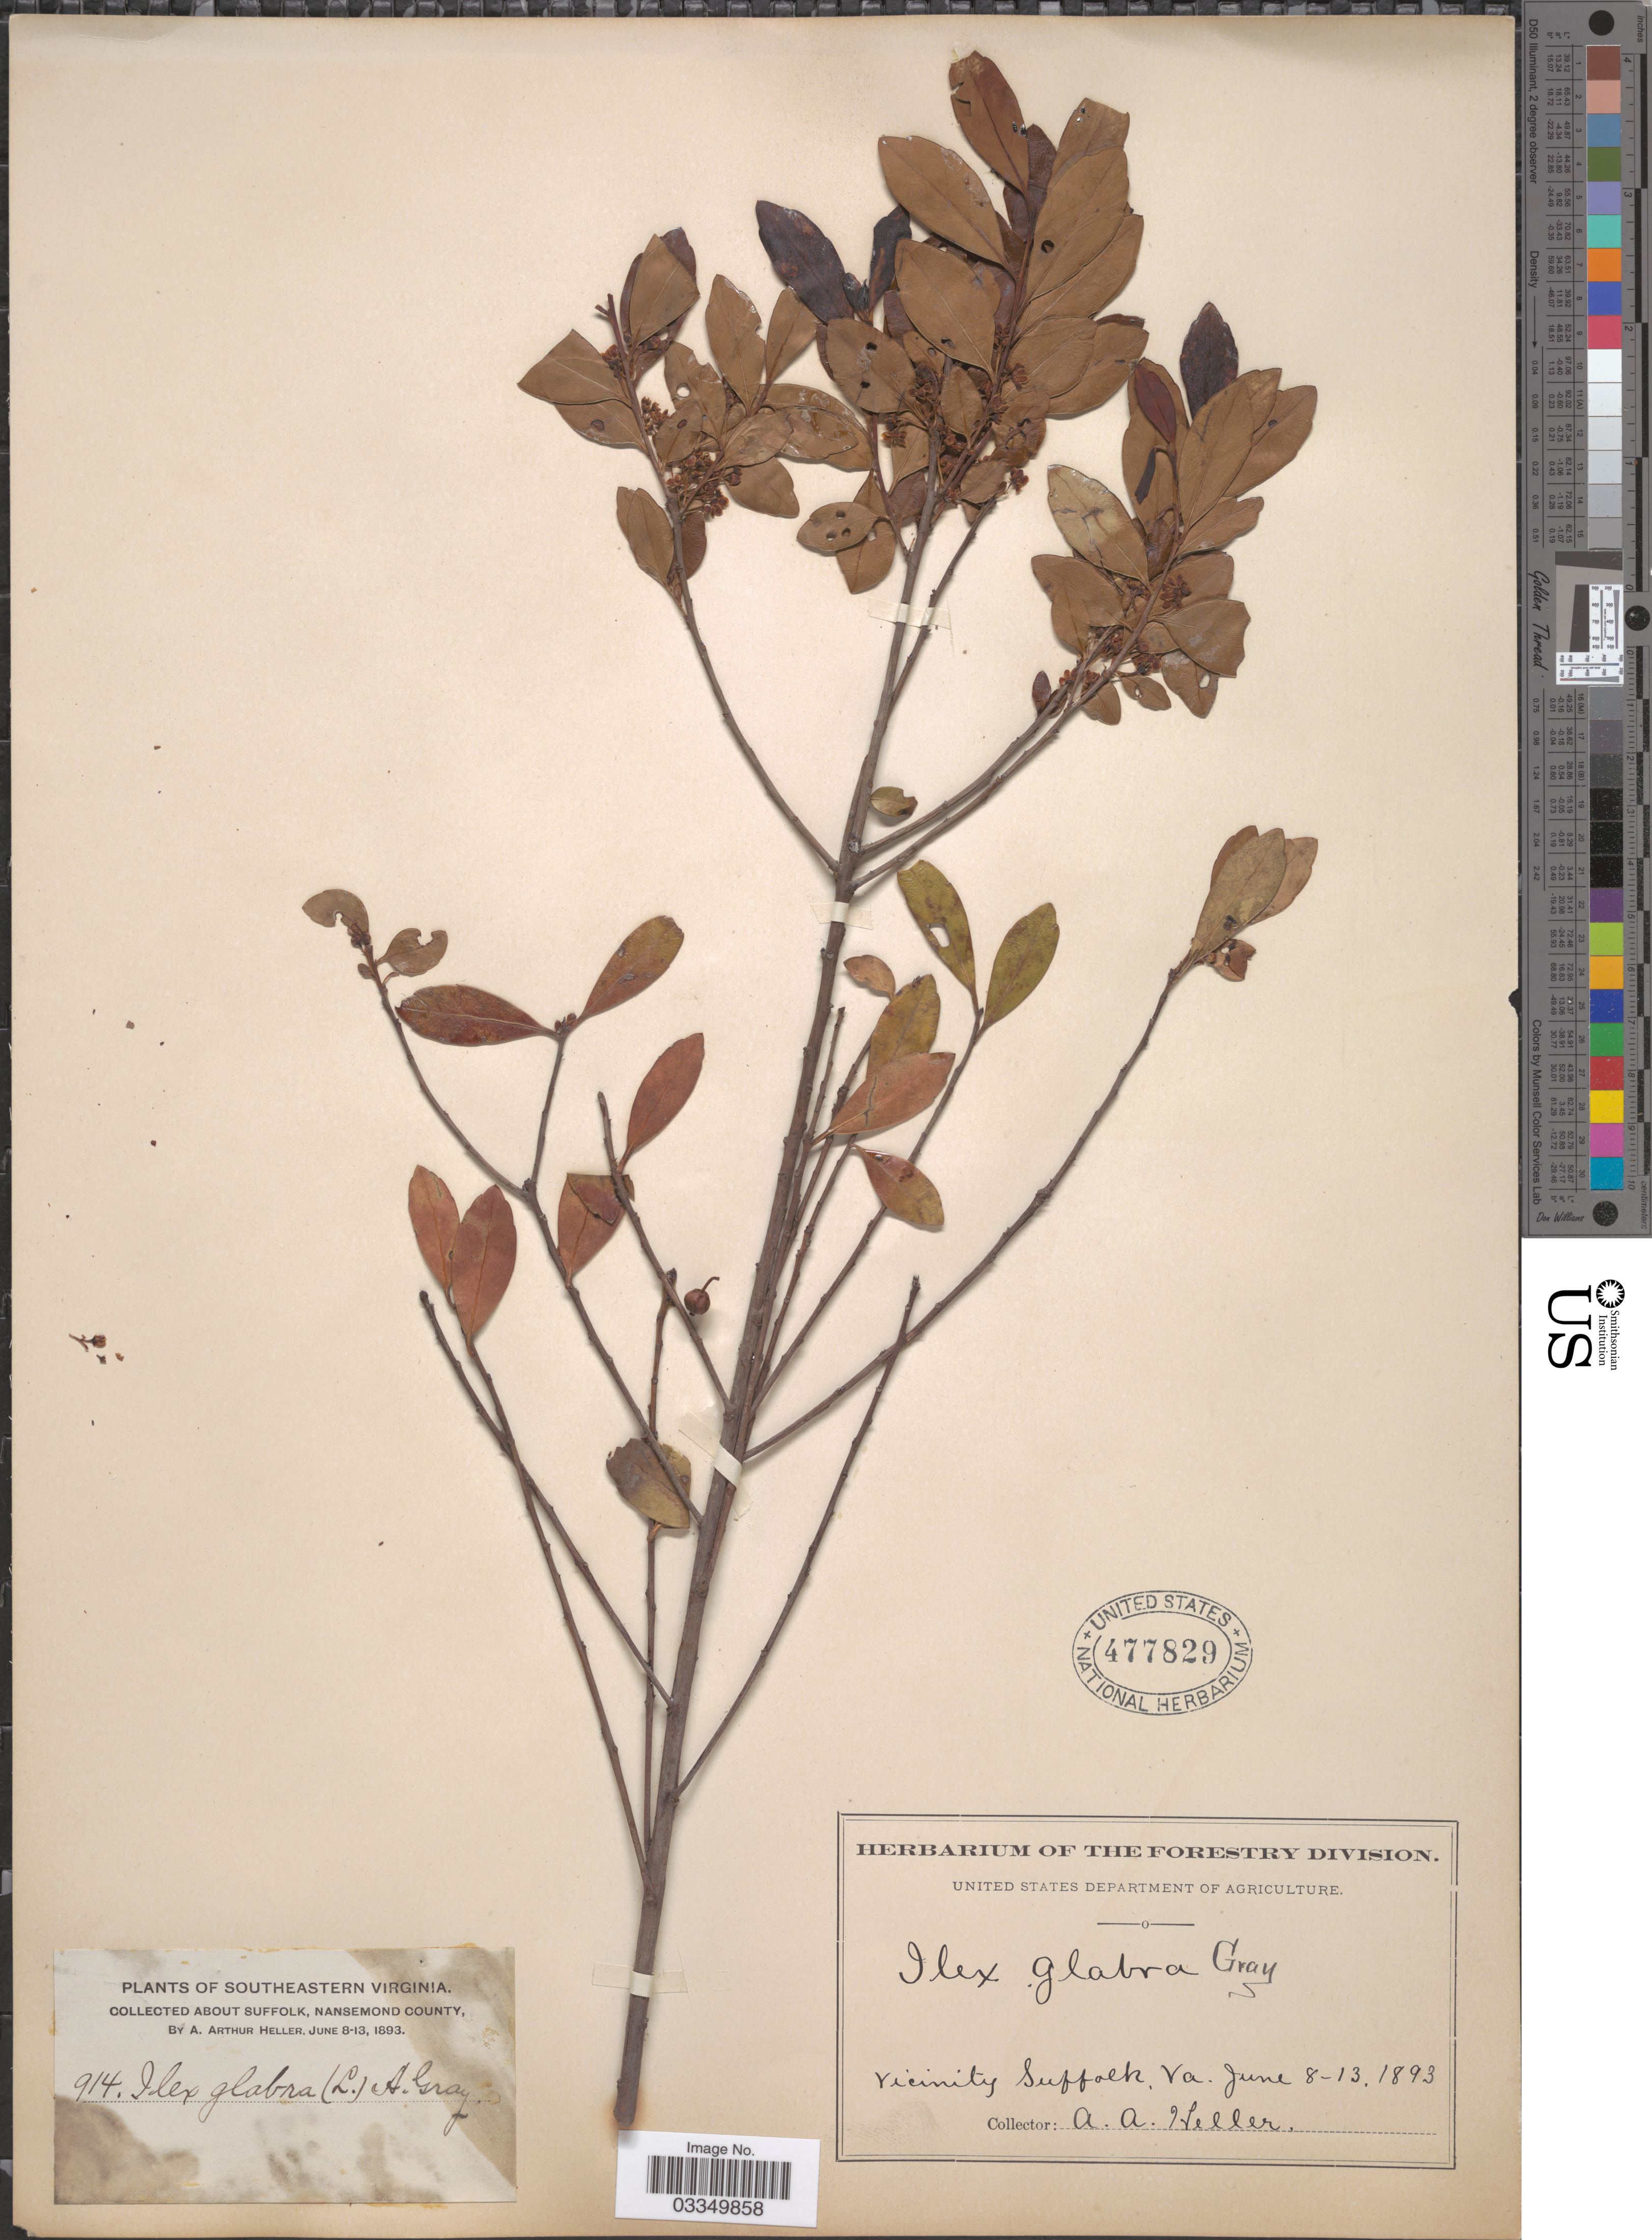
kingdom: Plantae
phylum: Tracheophyta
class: Magnoliopsida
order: Aquifoliales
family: Aquifoliaceae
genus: Ilex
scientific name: Ilex glabra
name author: (L.) A. Gray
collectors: A. A. Heller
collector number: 914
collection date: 1893-06-08/1893-06-13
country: United States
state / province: Virginia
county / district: City of Suffolk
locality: Vicinity Suffolk. Southeastern Virginia. About Suffolk, Nansemond County (=historic county name).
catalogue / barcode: US 477829